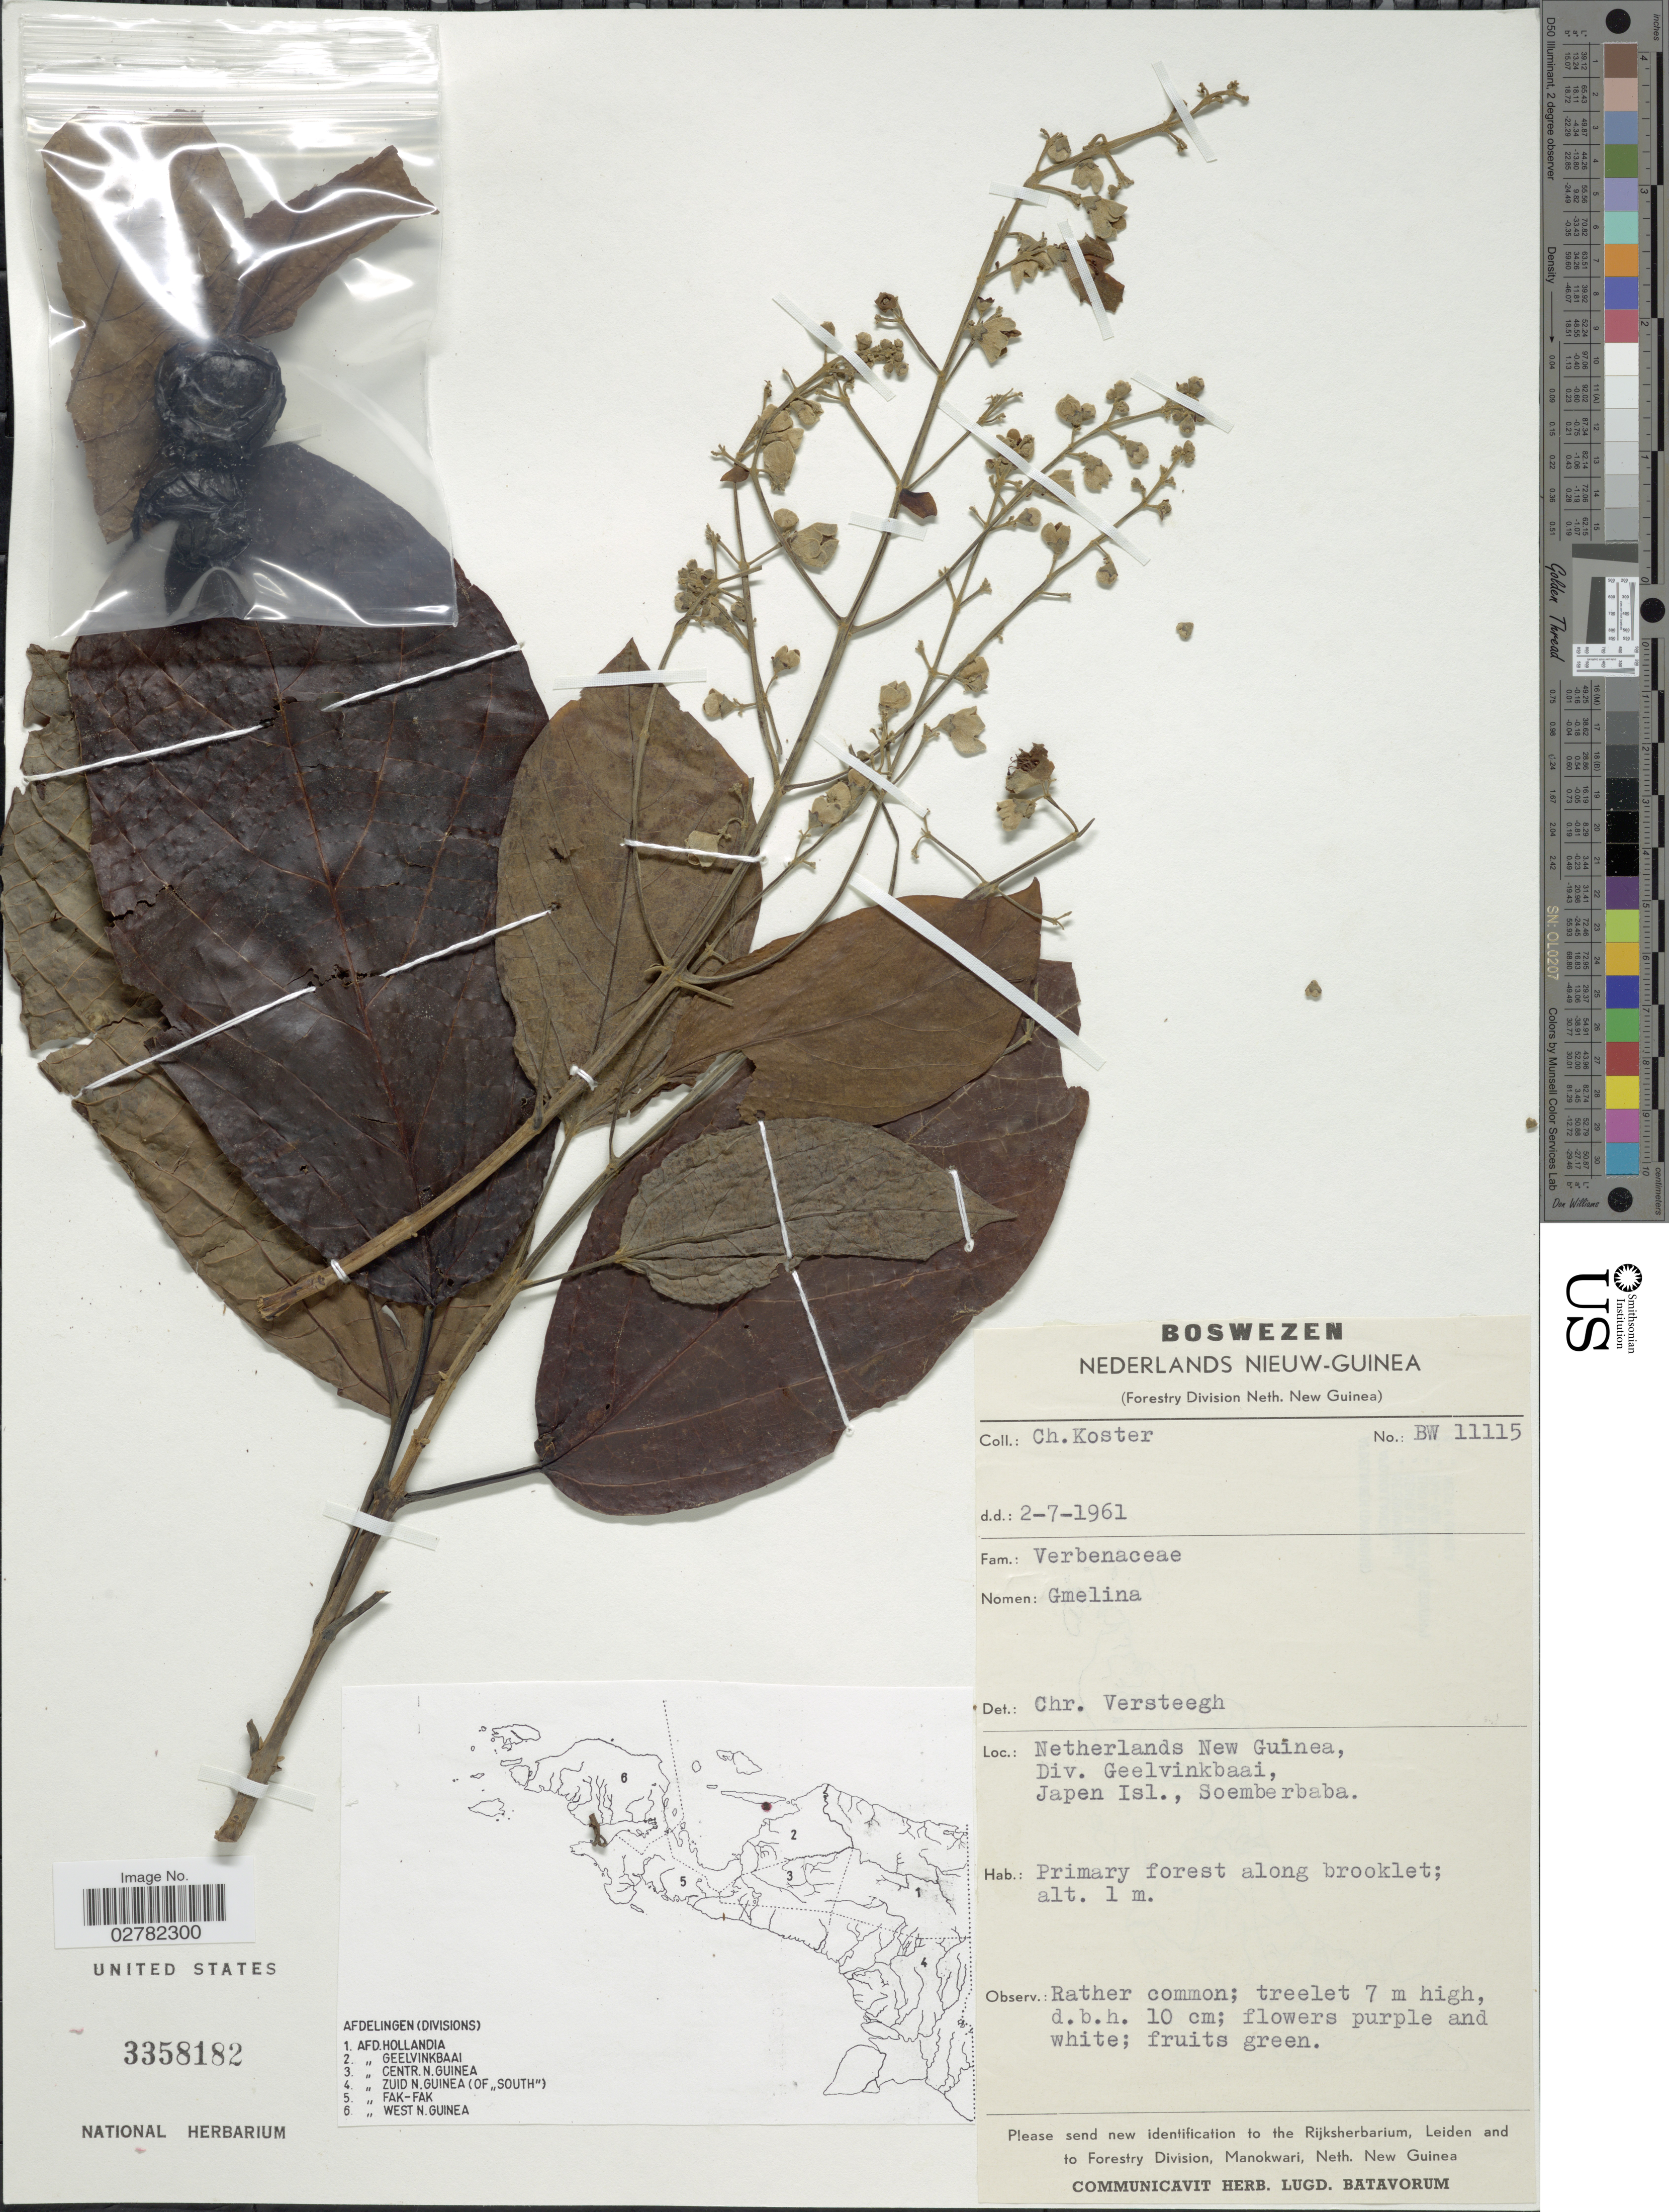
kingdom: Plantae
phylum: Tracheophyta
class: Magnoliopsida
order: Lamiales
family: Lamiaceae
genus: Gmelina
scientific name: Gmelina sp.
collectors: C. Koster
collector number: BW11115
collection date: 1961-07-02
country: Indonesia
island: New Guinea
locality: Netherlands New Guinea, Div. Geelvinkbaai, Japen Isl., Soemberbaba.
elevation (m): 1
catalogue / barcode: US 3358182